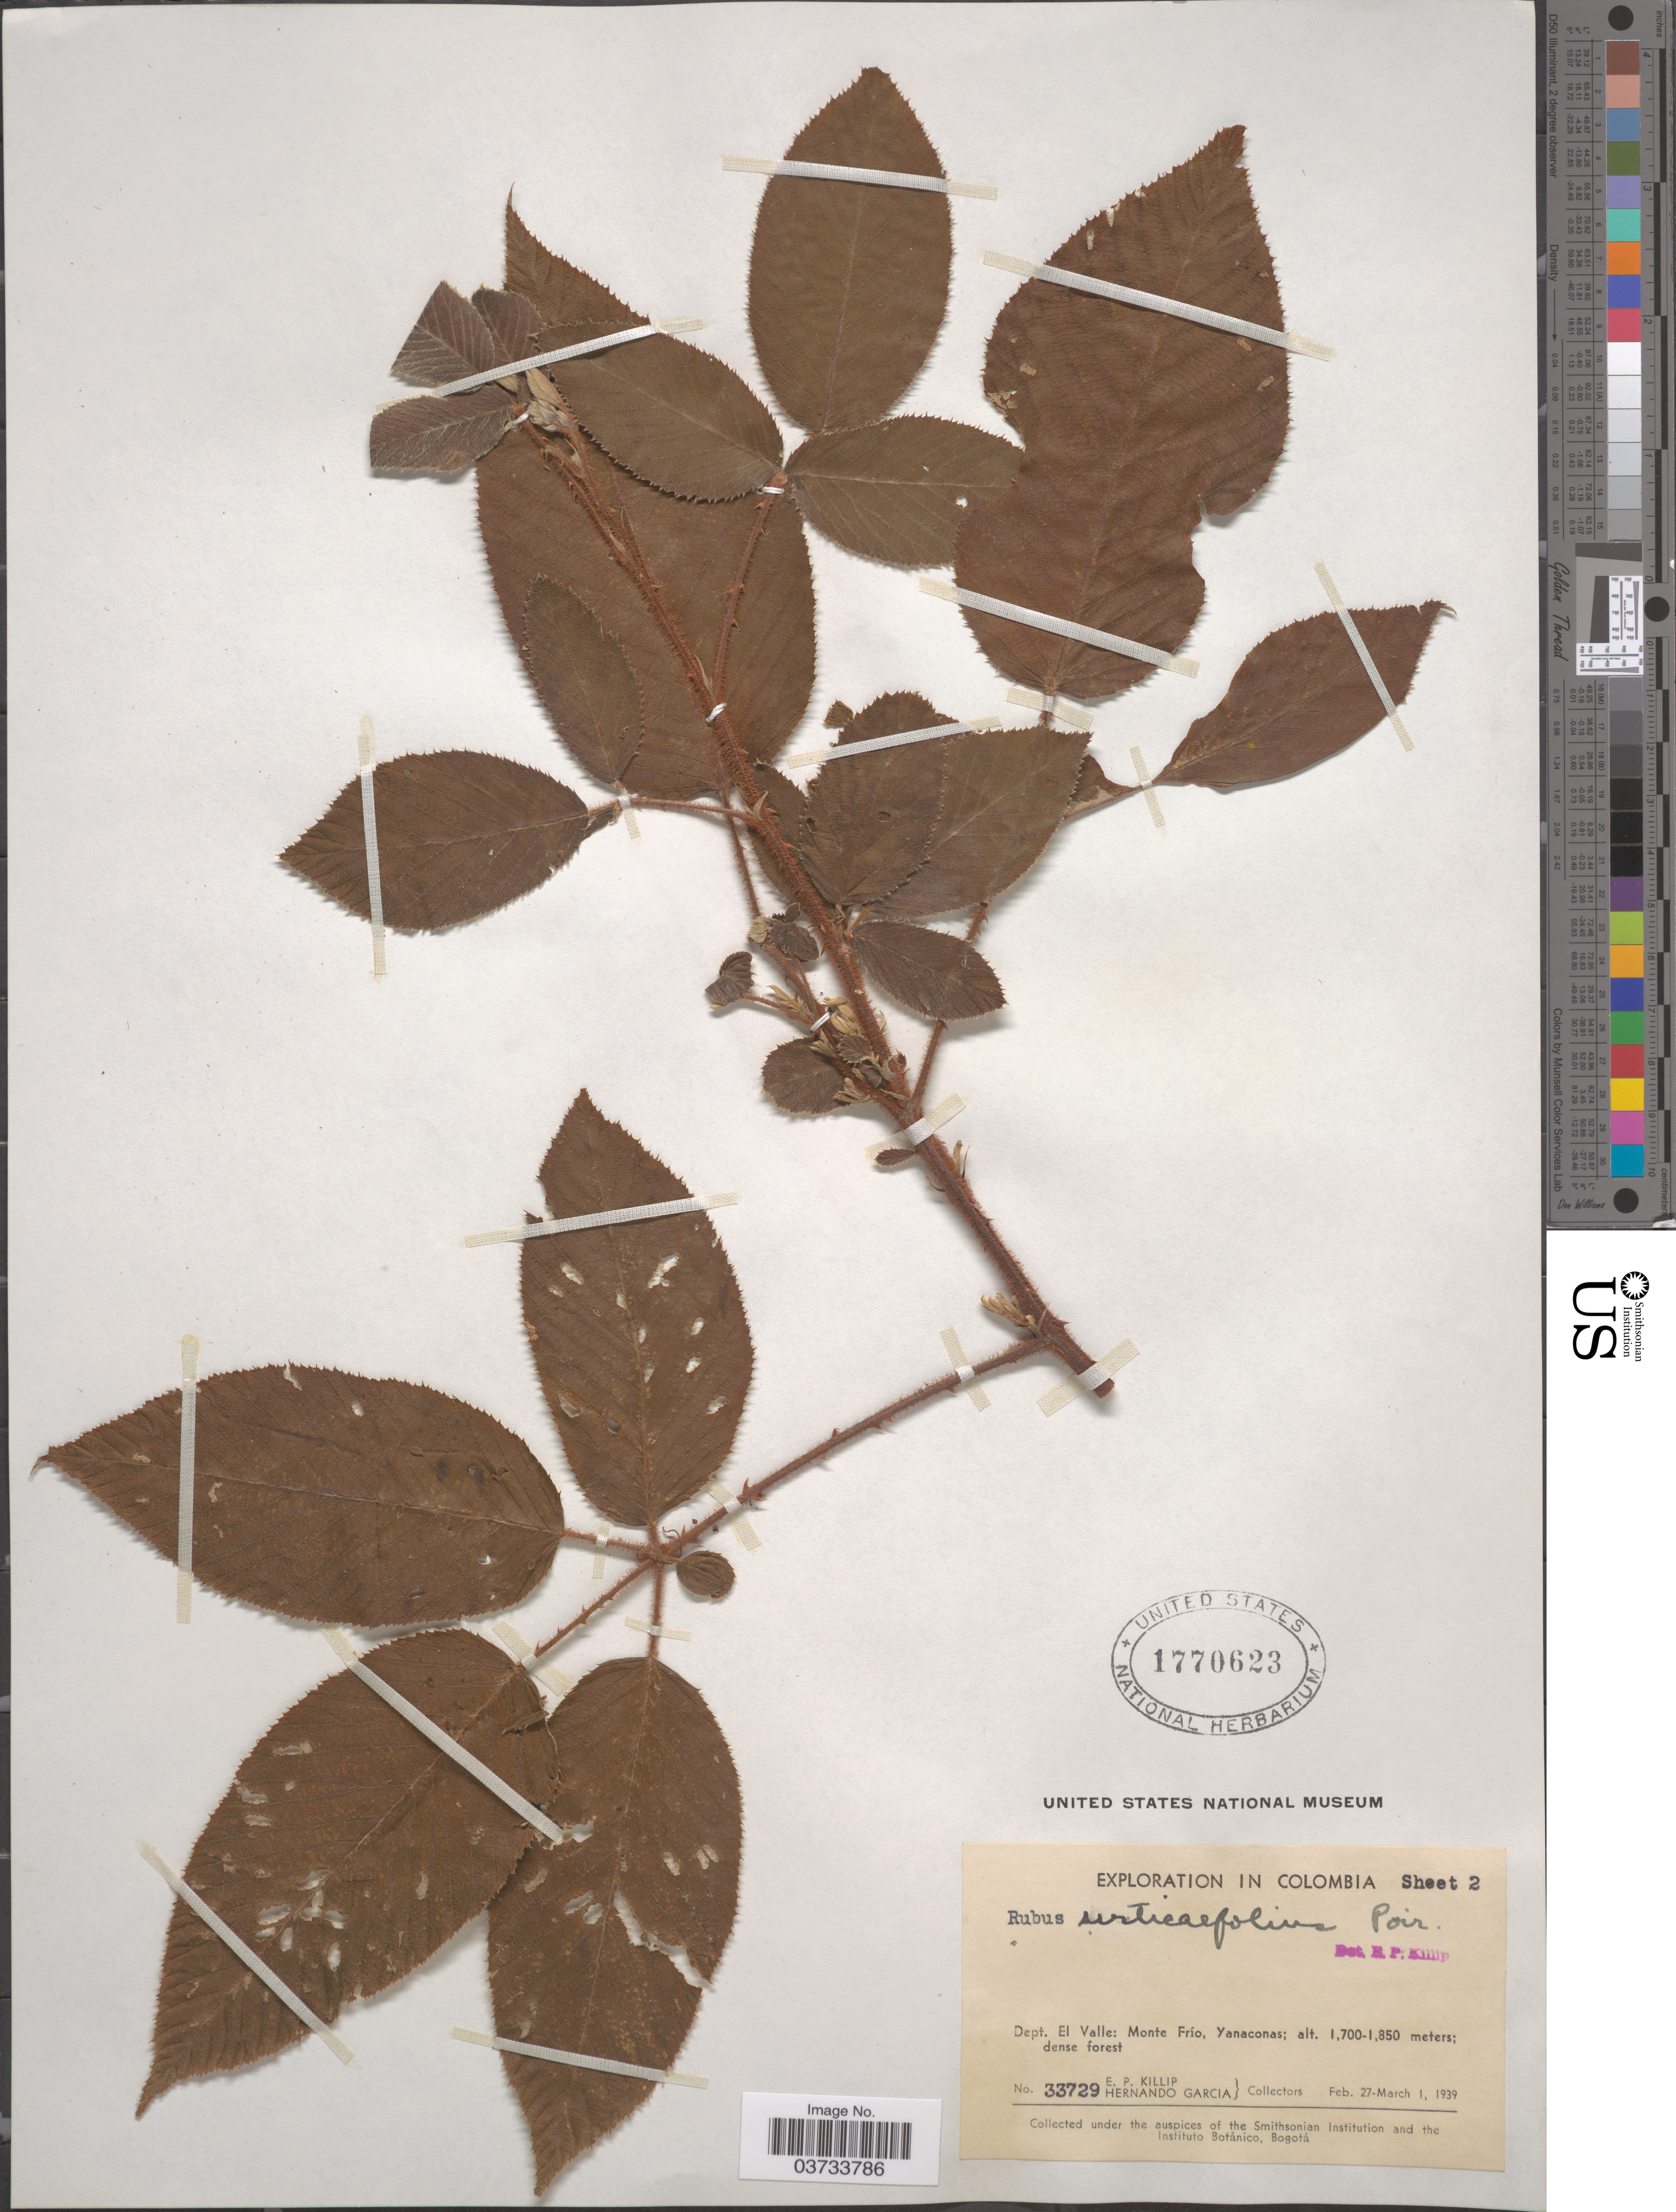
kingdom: Plantae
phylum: Tracheophyta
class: Magnoliopsida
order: Rosales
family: Rosaceae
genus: Rubus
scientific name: Rubus urticifolius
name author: Poir.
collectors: E. P. Killip & H. Garcia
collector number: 33729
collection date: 1939-02-27/1939-03-01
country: Colombia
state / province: Valle del Cauca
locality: Dept. El Valle: Monte Frío, Yanaconas.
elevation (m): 1700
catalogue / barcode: US 1770623